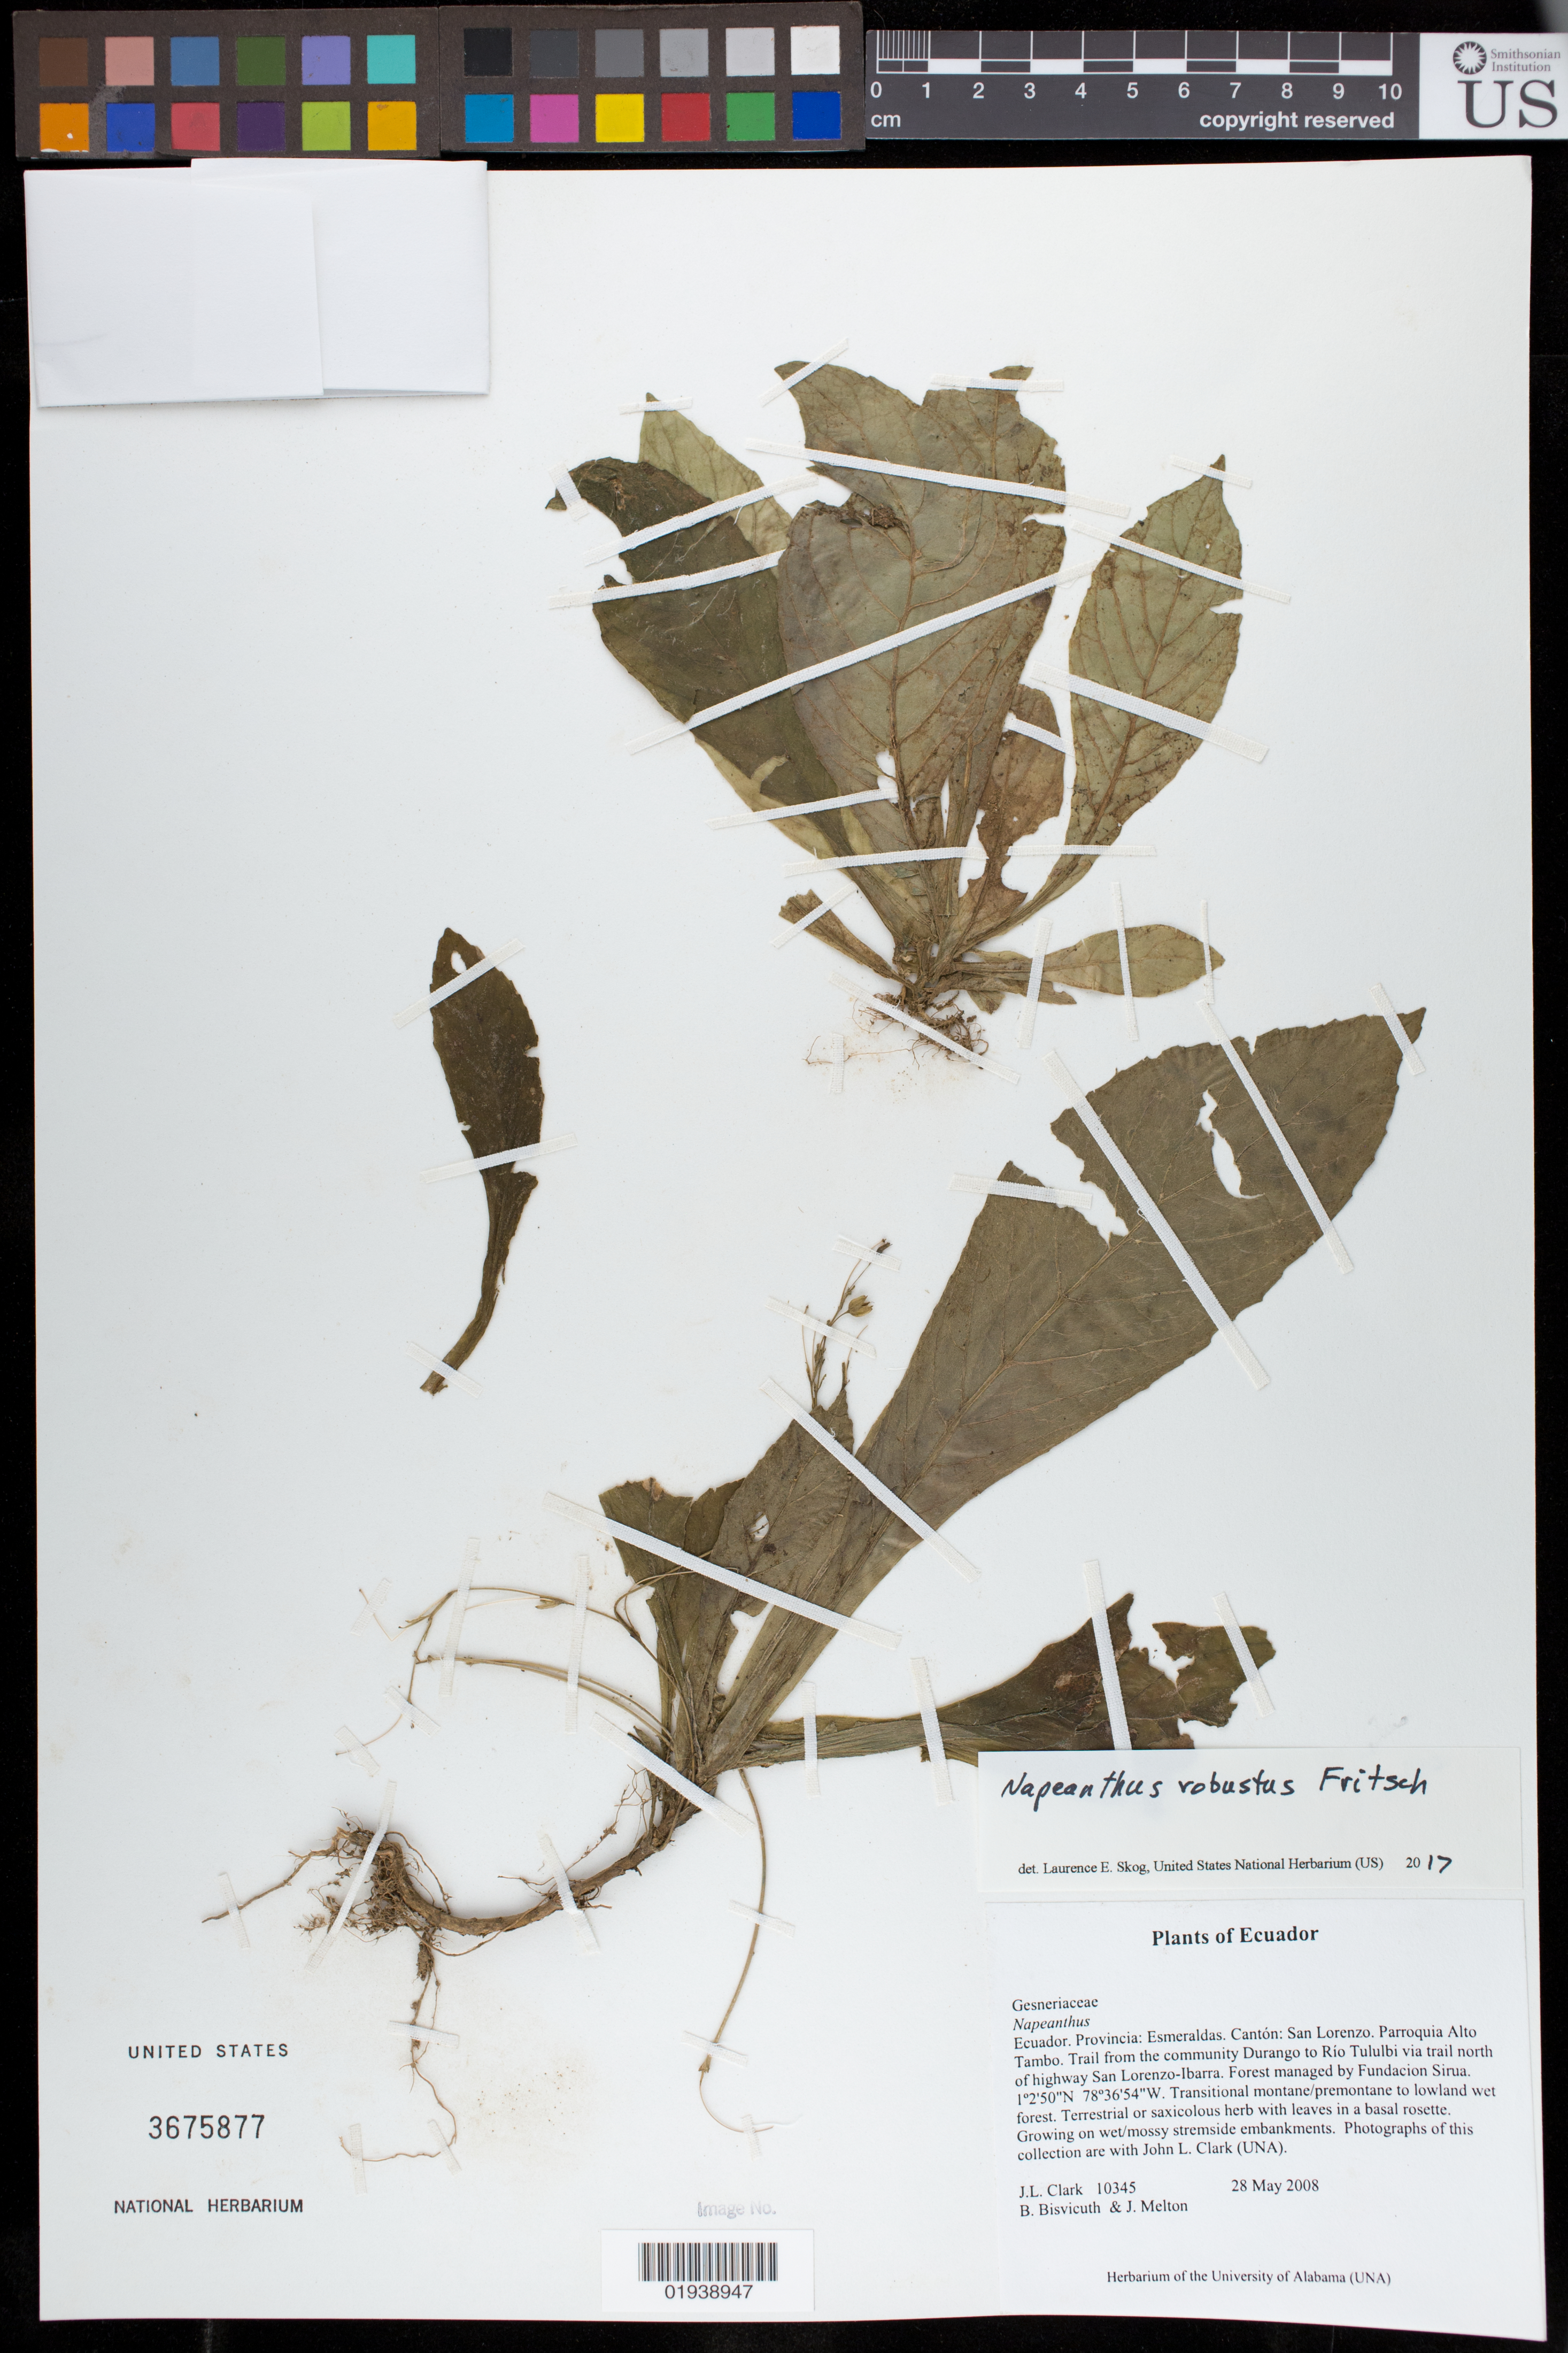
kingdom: Plantae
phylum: Tracheophyta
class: Magnoliopsida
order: Lamiales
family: Gesneriaceae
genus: Napeanthus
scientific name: Napeanthus robustus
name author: Fritsch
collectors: J. L. Clark, B. Bisvicuth & J. Melton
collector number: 10345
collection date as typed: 28 May 2008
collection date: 2008-05-28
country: Ecuador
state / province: Esmeraldas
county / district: San Lorenzo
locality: Parroquia Alto Tambo. Trail from the community Durango to Rio Tulubi via trail north of highway San Lorenzo-Ibarra. Forest managed by Fundacion Sirua.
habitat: Transitional montane/premontane to lowland wet forest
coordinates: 1 02 50 N, 78 36 54 W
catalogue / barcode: US 3675877